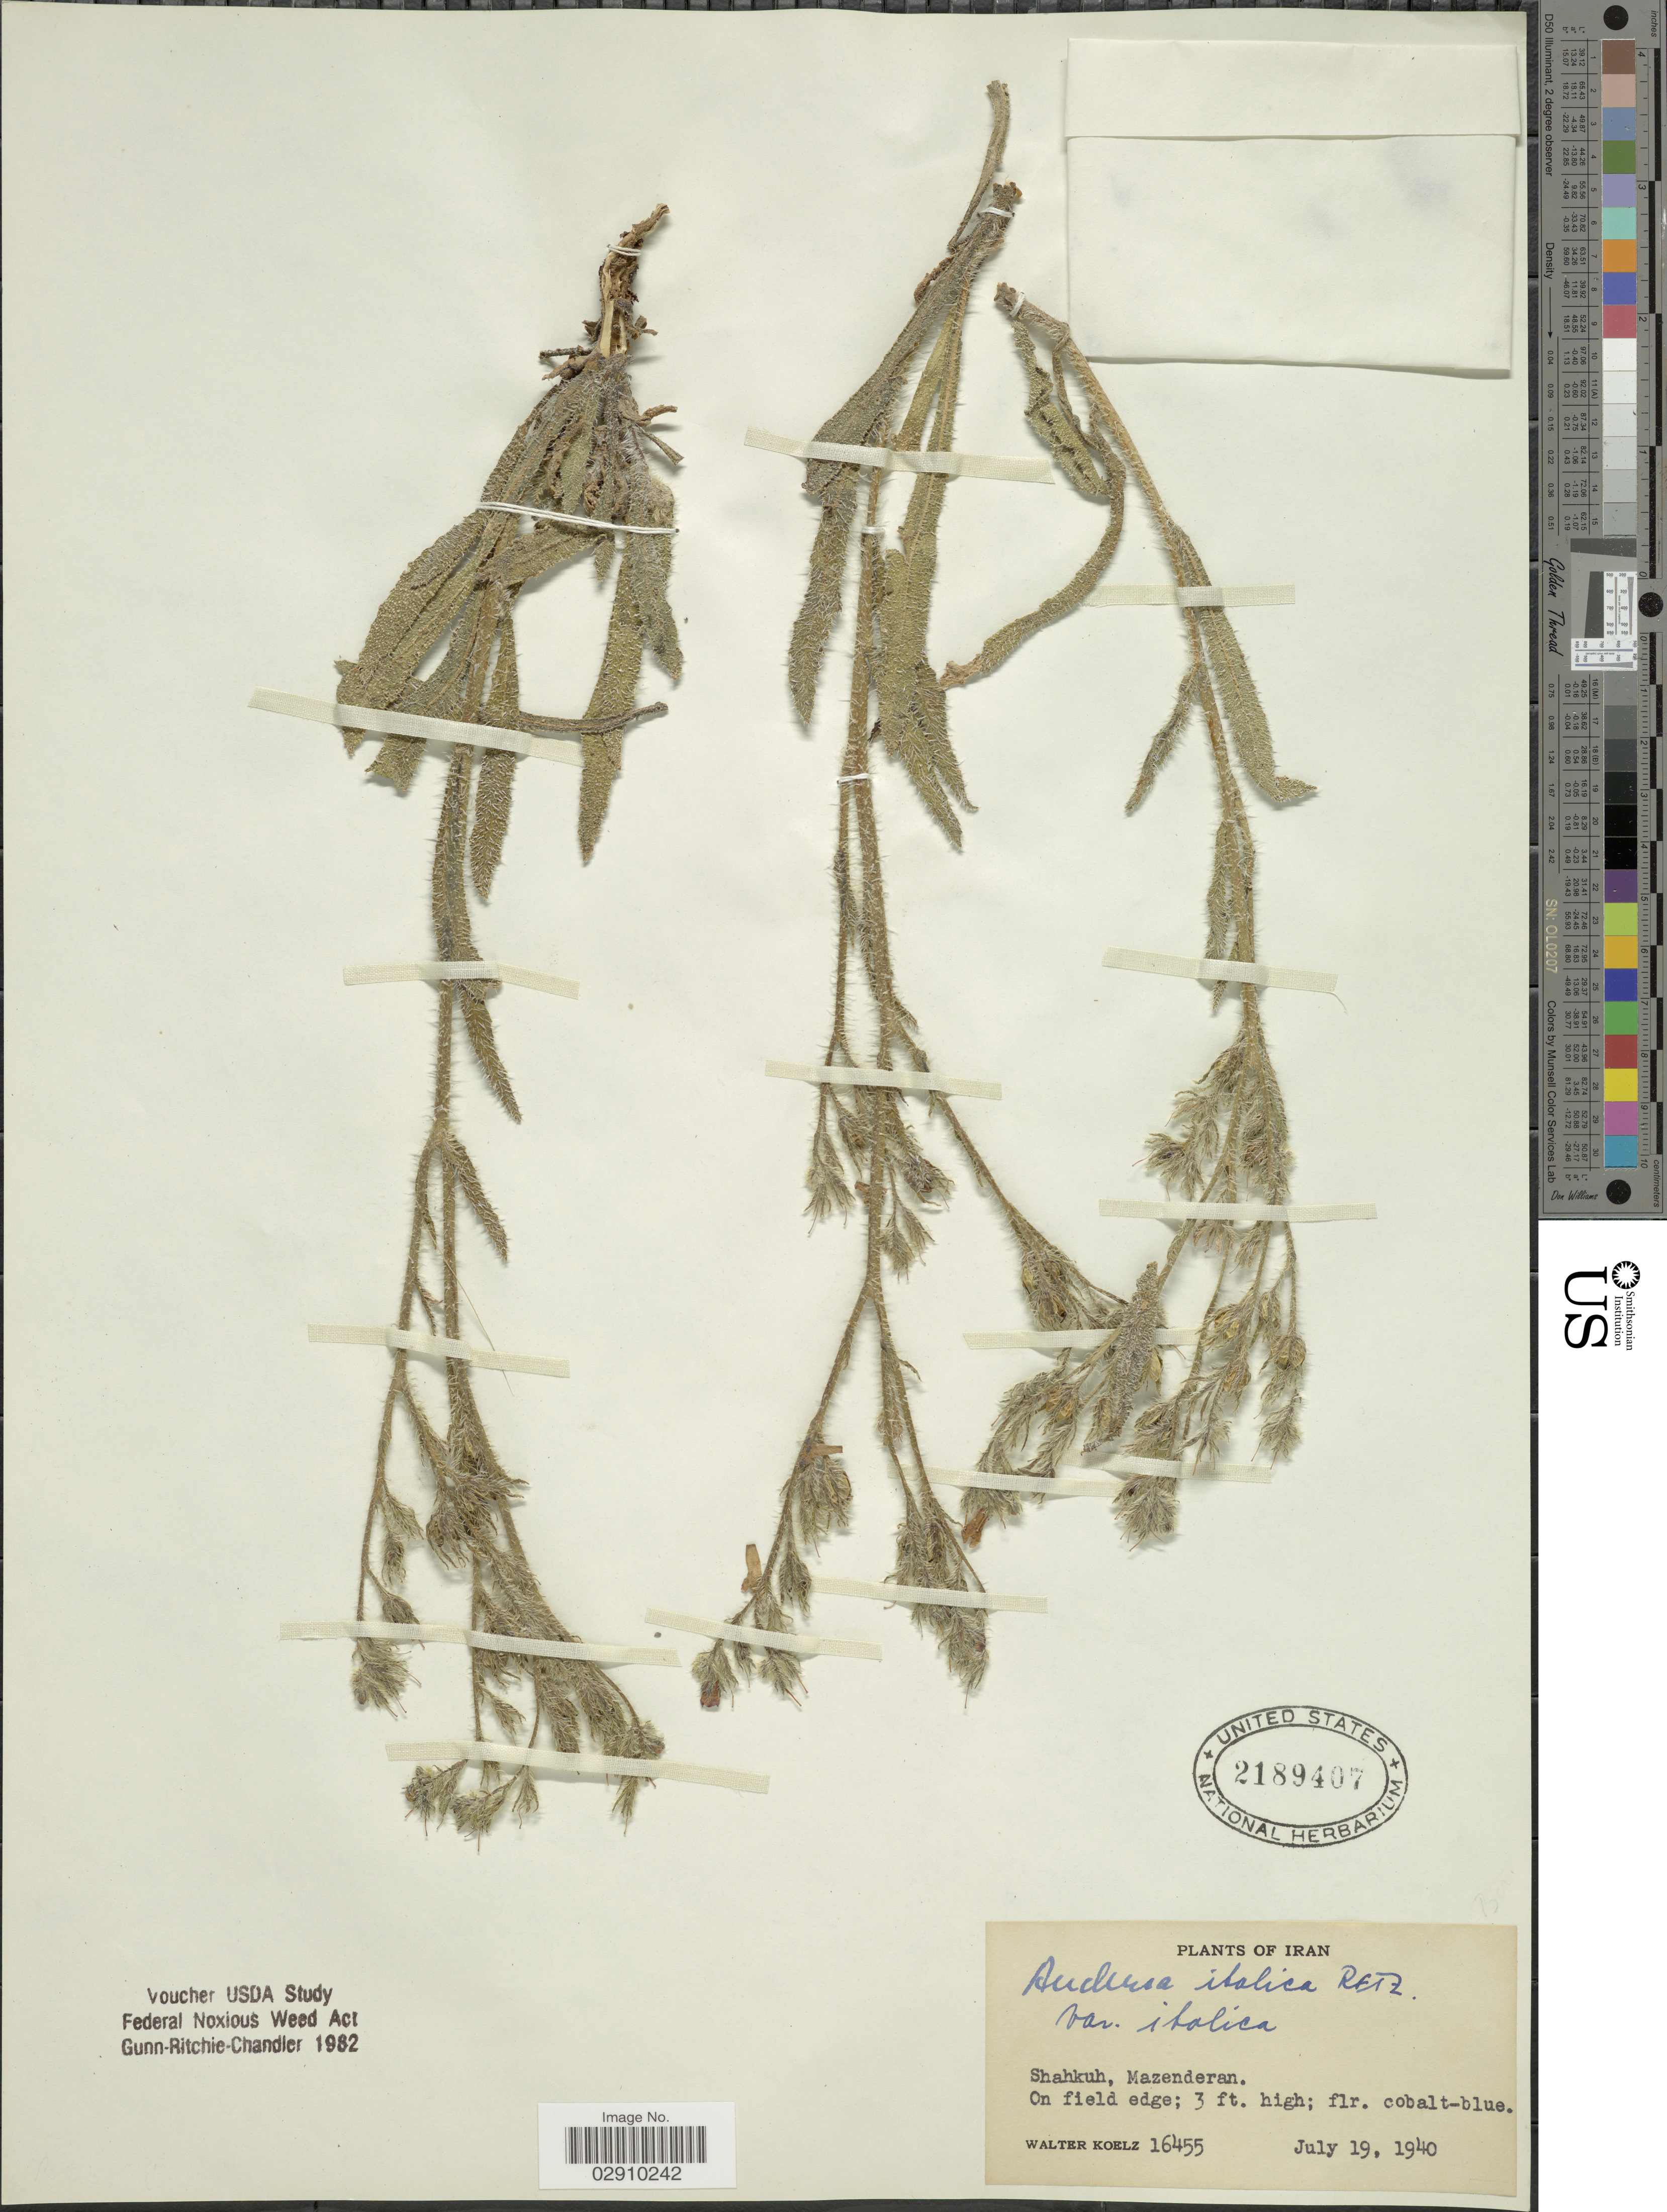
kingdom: Plantae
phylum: Tracheophyta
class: Magnoliopsida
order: Boraginales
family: Boraginaceae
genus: Anchusa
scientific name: Anchusa italica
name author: Retz.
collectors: W. N. Koelz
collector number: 16455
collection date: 1940-07-19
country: Iran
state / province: Mazandaran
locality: Shahkuh, Mazenderan.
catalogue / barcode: US 2189407